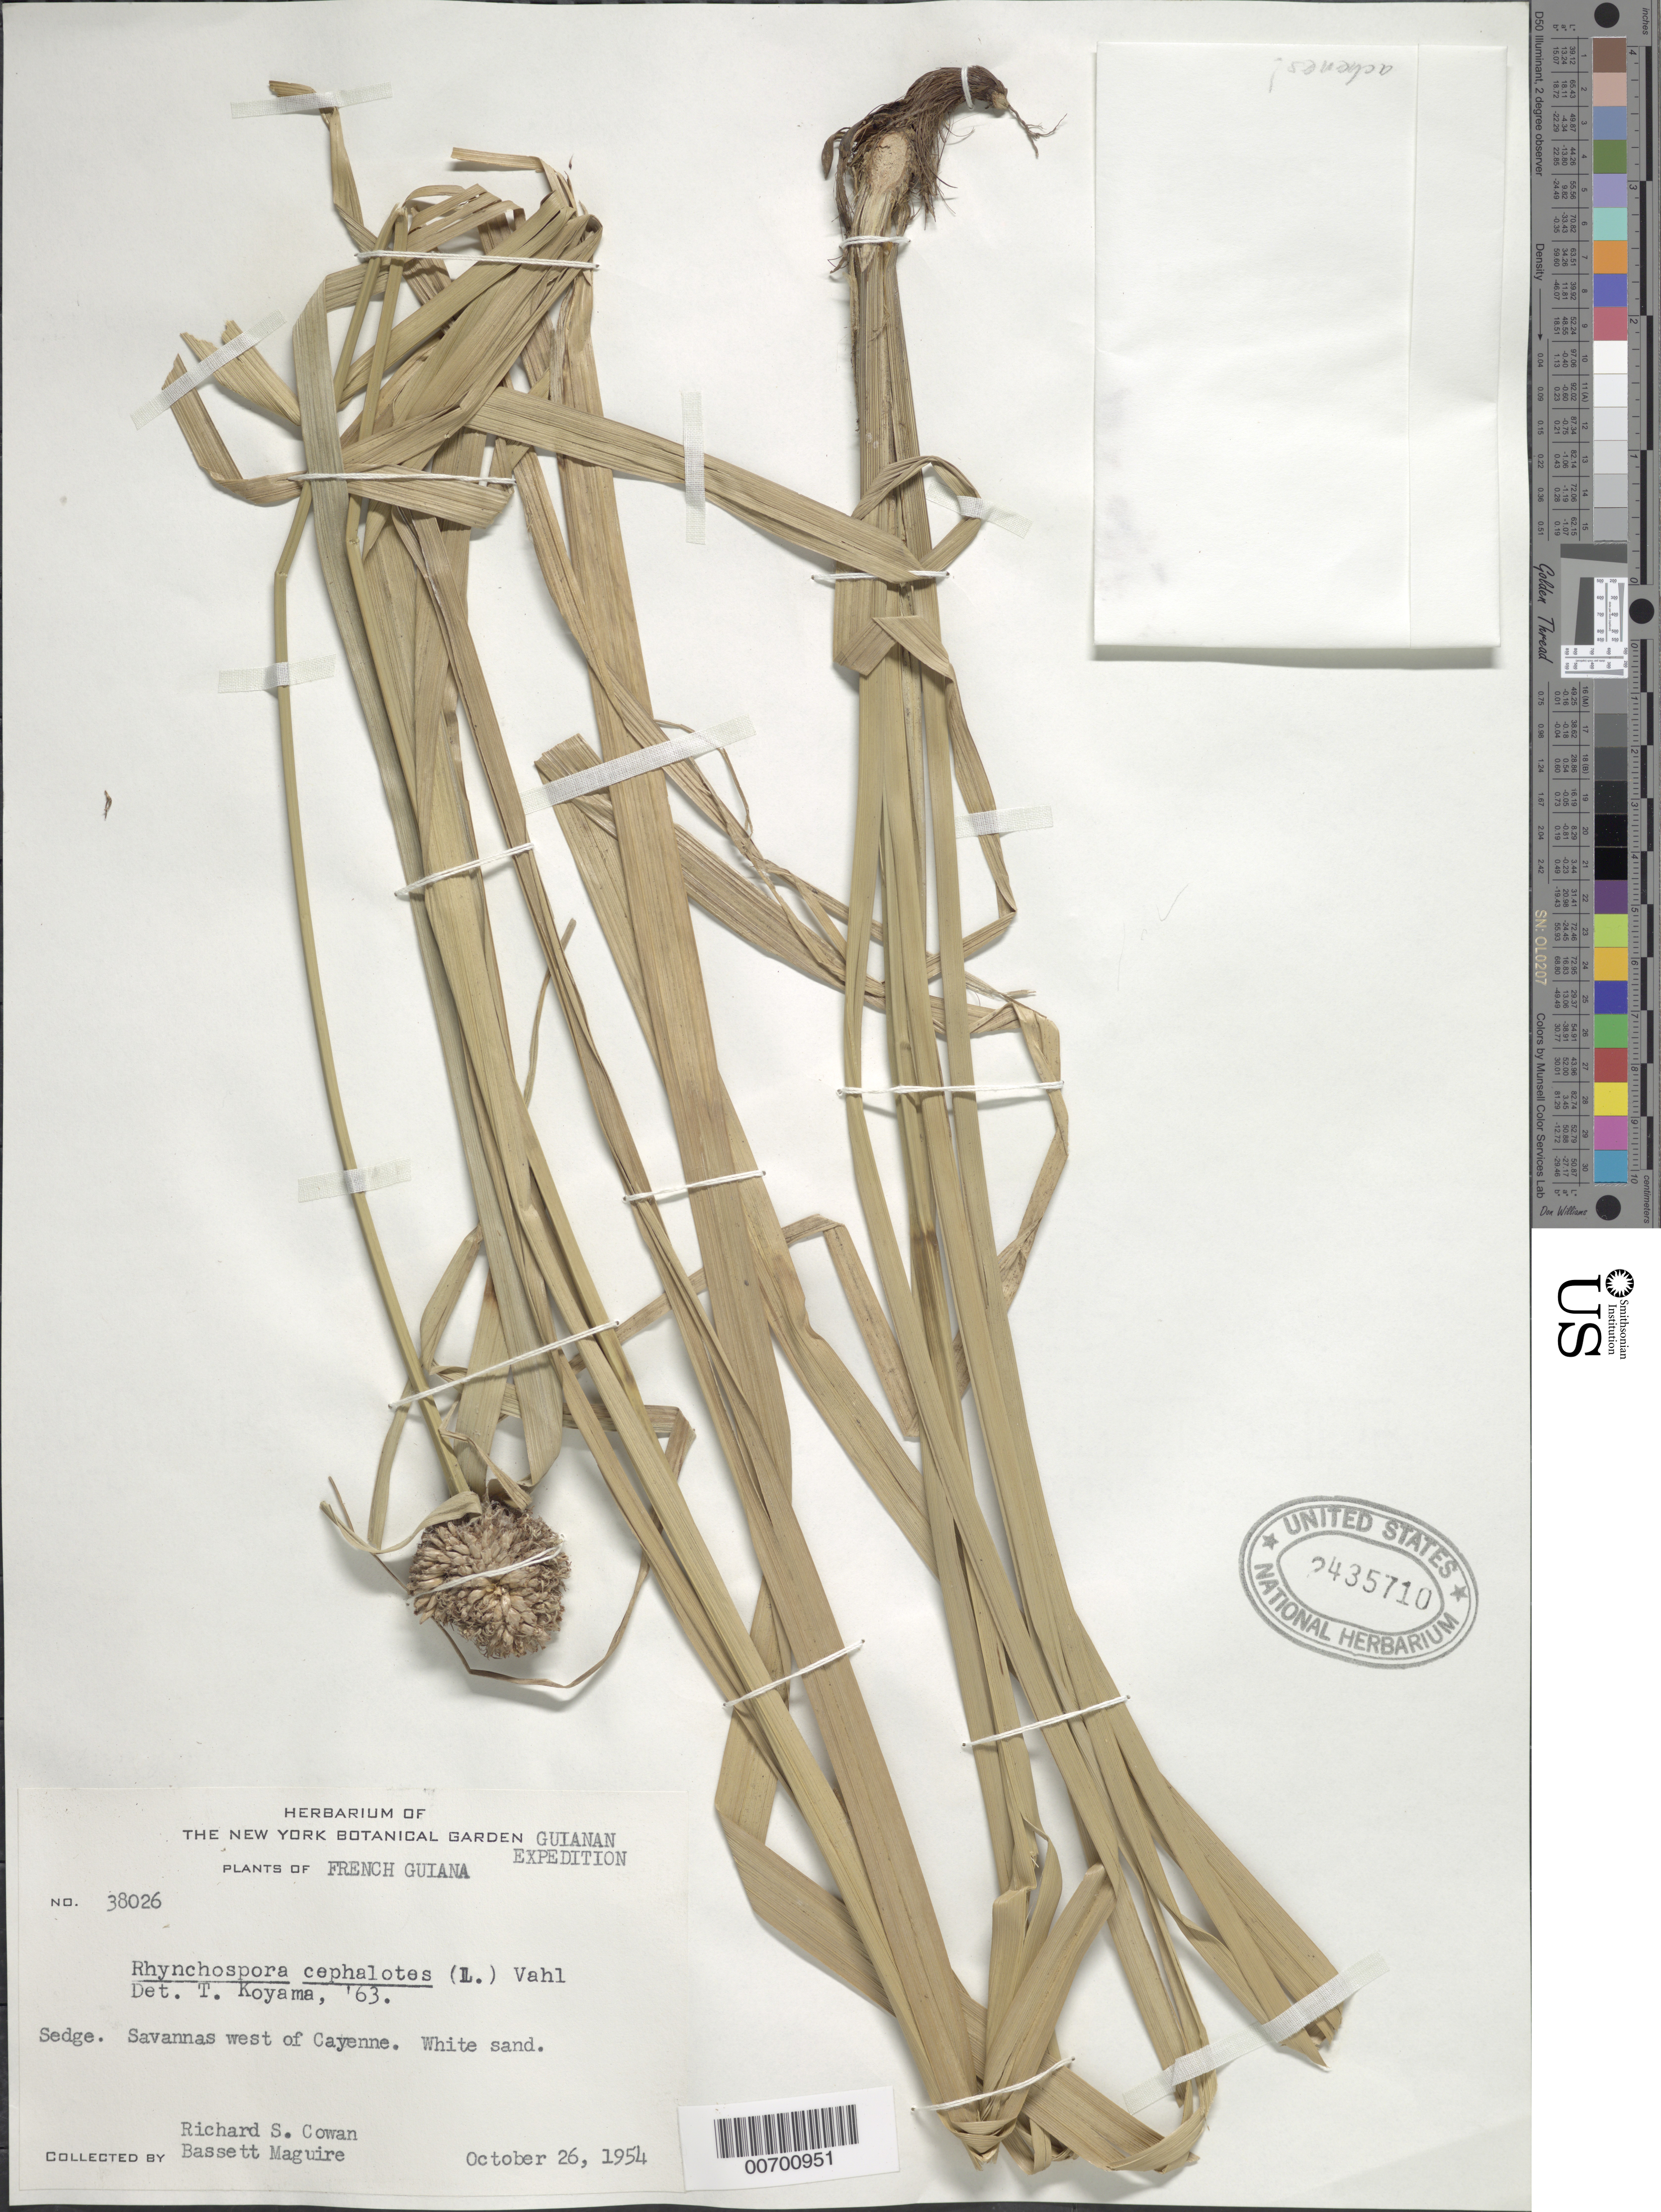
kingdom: Plantae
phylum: Tracheophyta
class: Liliopsida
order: Poales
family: Cyperaceae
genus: Rhynchospora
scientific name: Rhynchospora cephalotes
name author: (L.) Vahl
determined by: Koyama, Tetsuo M.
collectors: R. S. Cowan & B. Maguire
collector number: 38026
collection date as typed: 26-Oct-54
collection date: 1954-10-26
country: French Guiana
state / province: Cayenne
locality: Cayenne, Savannas W of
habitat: White sands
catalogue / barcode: US 2435710